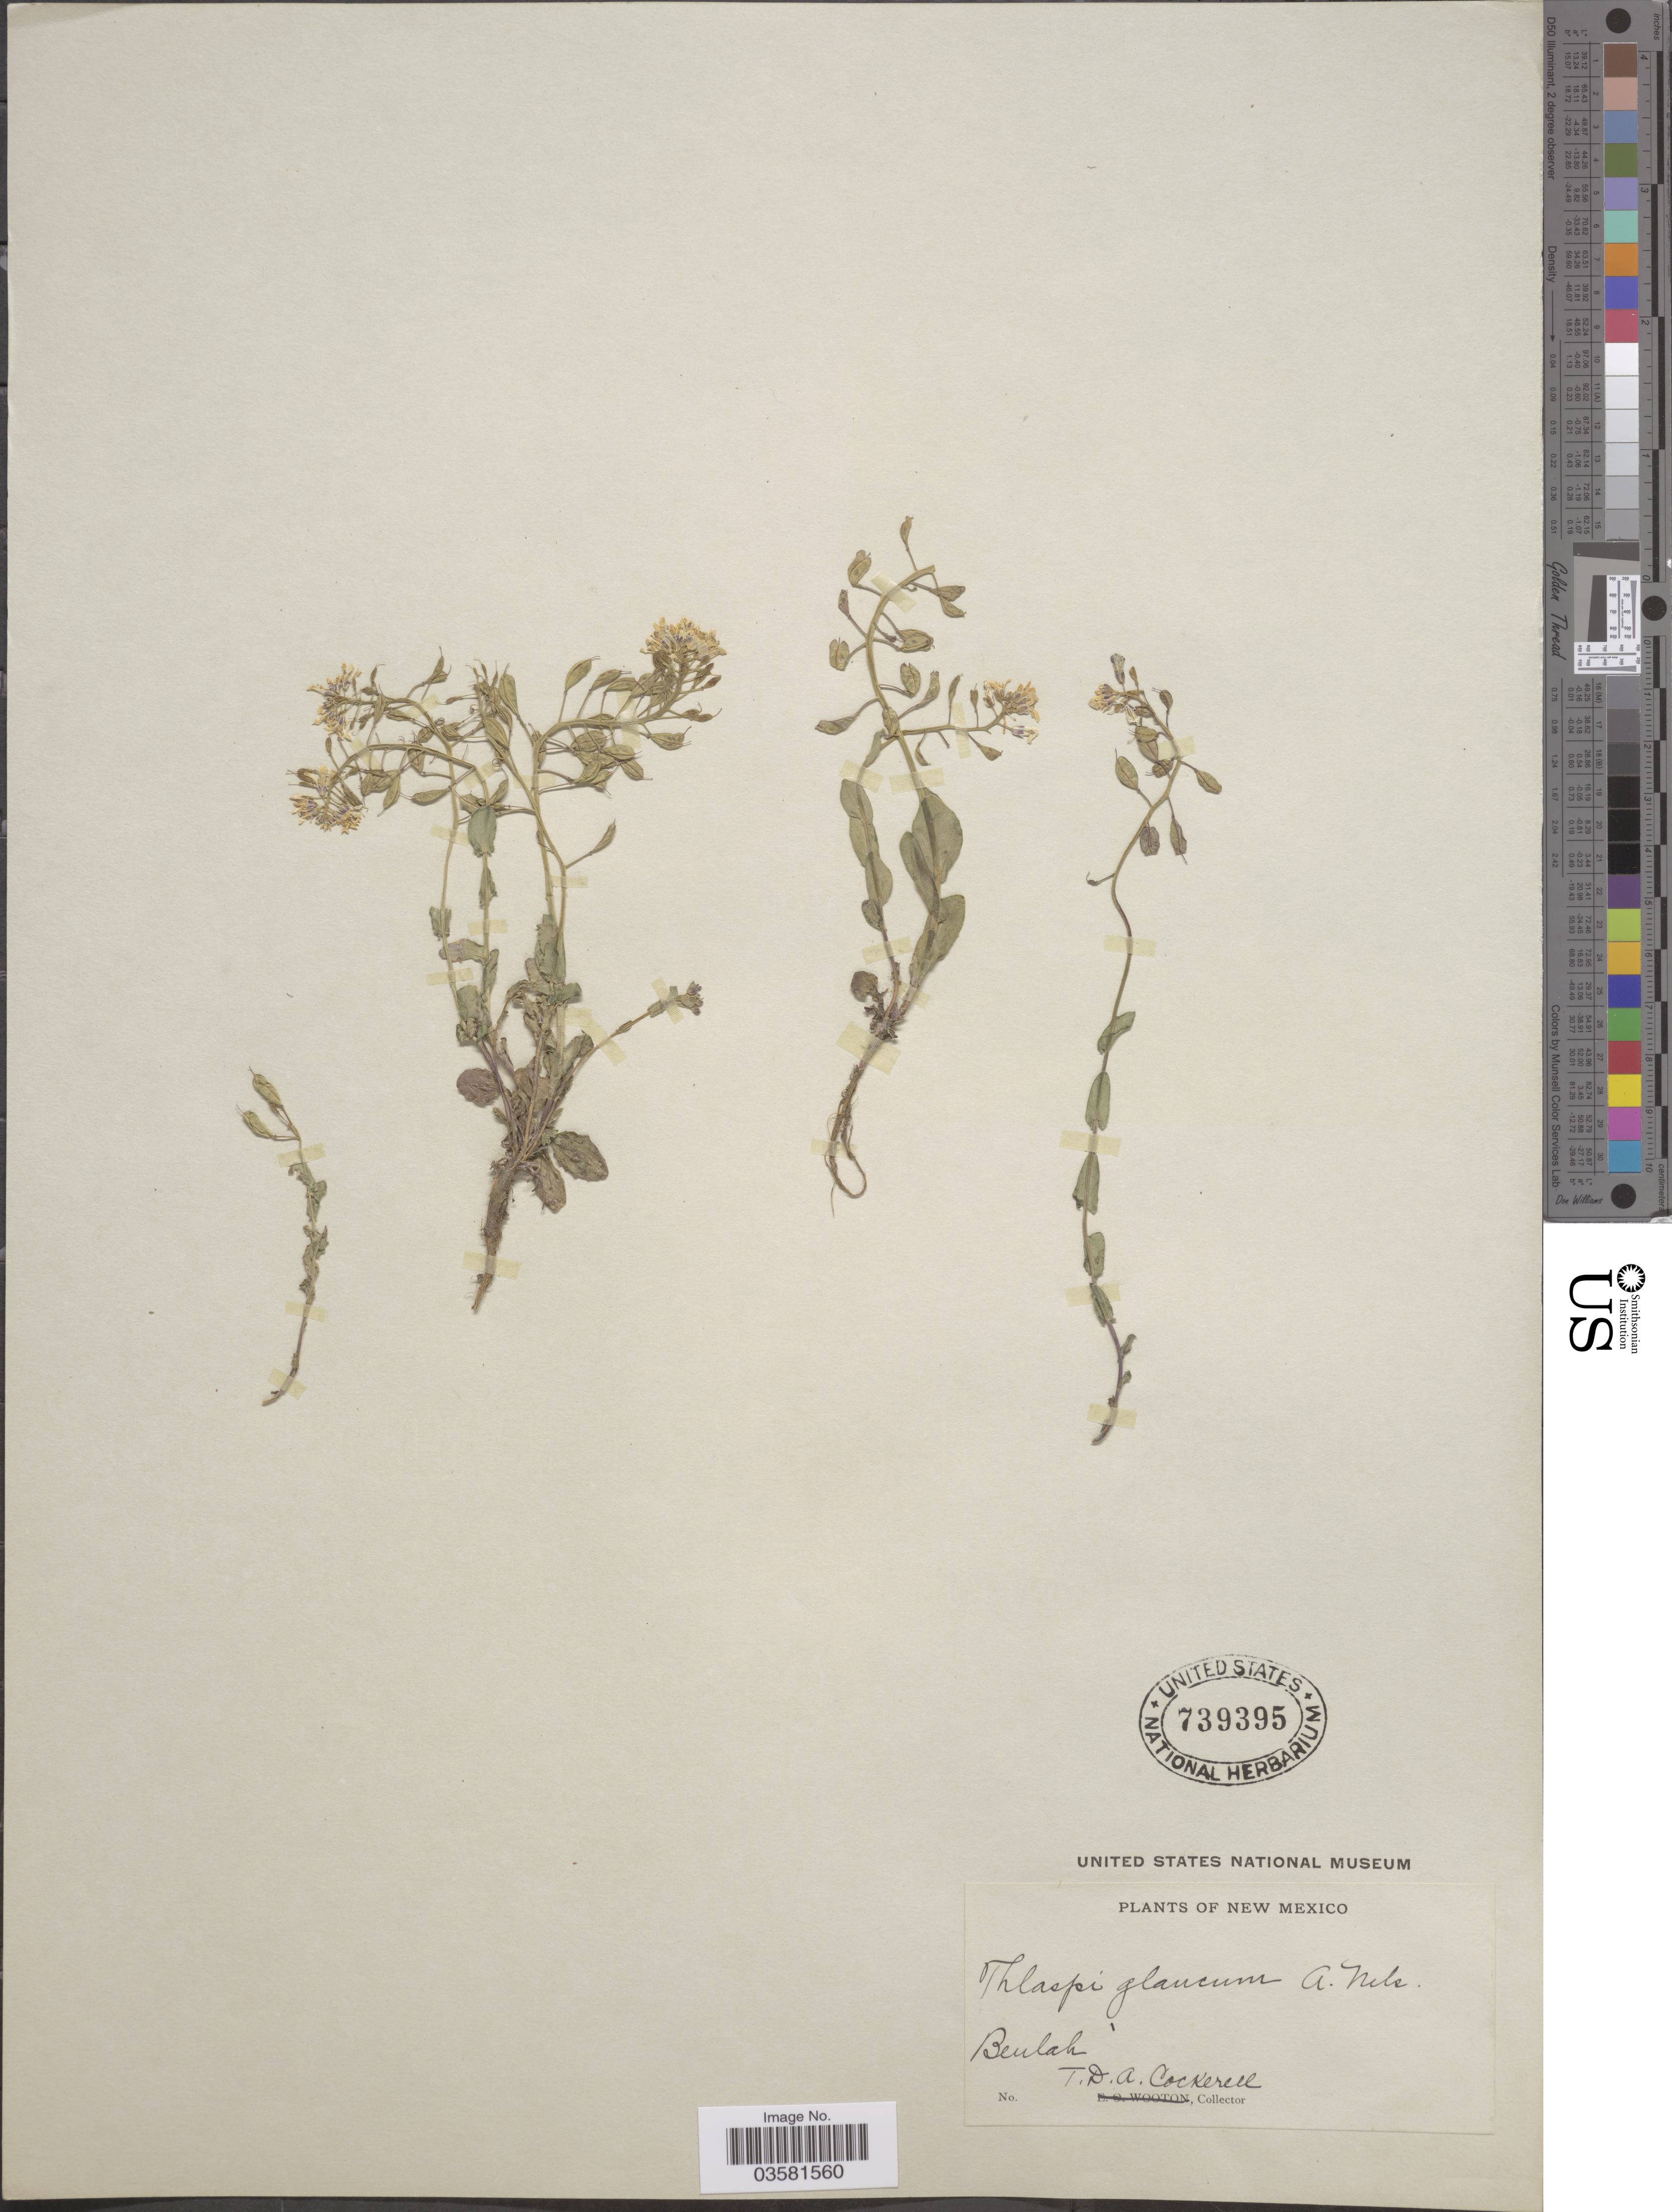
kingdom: Plantae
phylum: Tracheophyta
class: Magnoliopsida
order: Brassicales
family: Brassicaceae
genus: Thlaspi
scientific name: Thlaspi fendleri var. glaucum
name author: (A. Nelson) C.L. Hitchc.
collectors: T. Cockerell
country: United States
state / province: New Mexico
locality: Beulah.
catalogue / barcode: US 739395